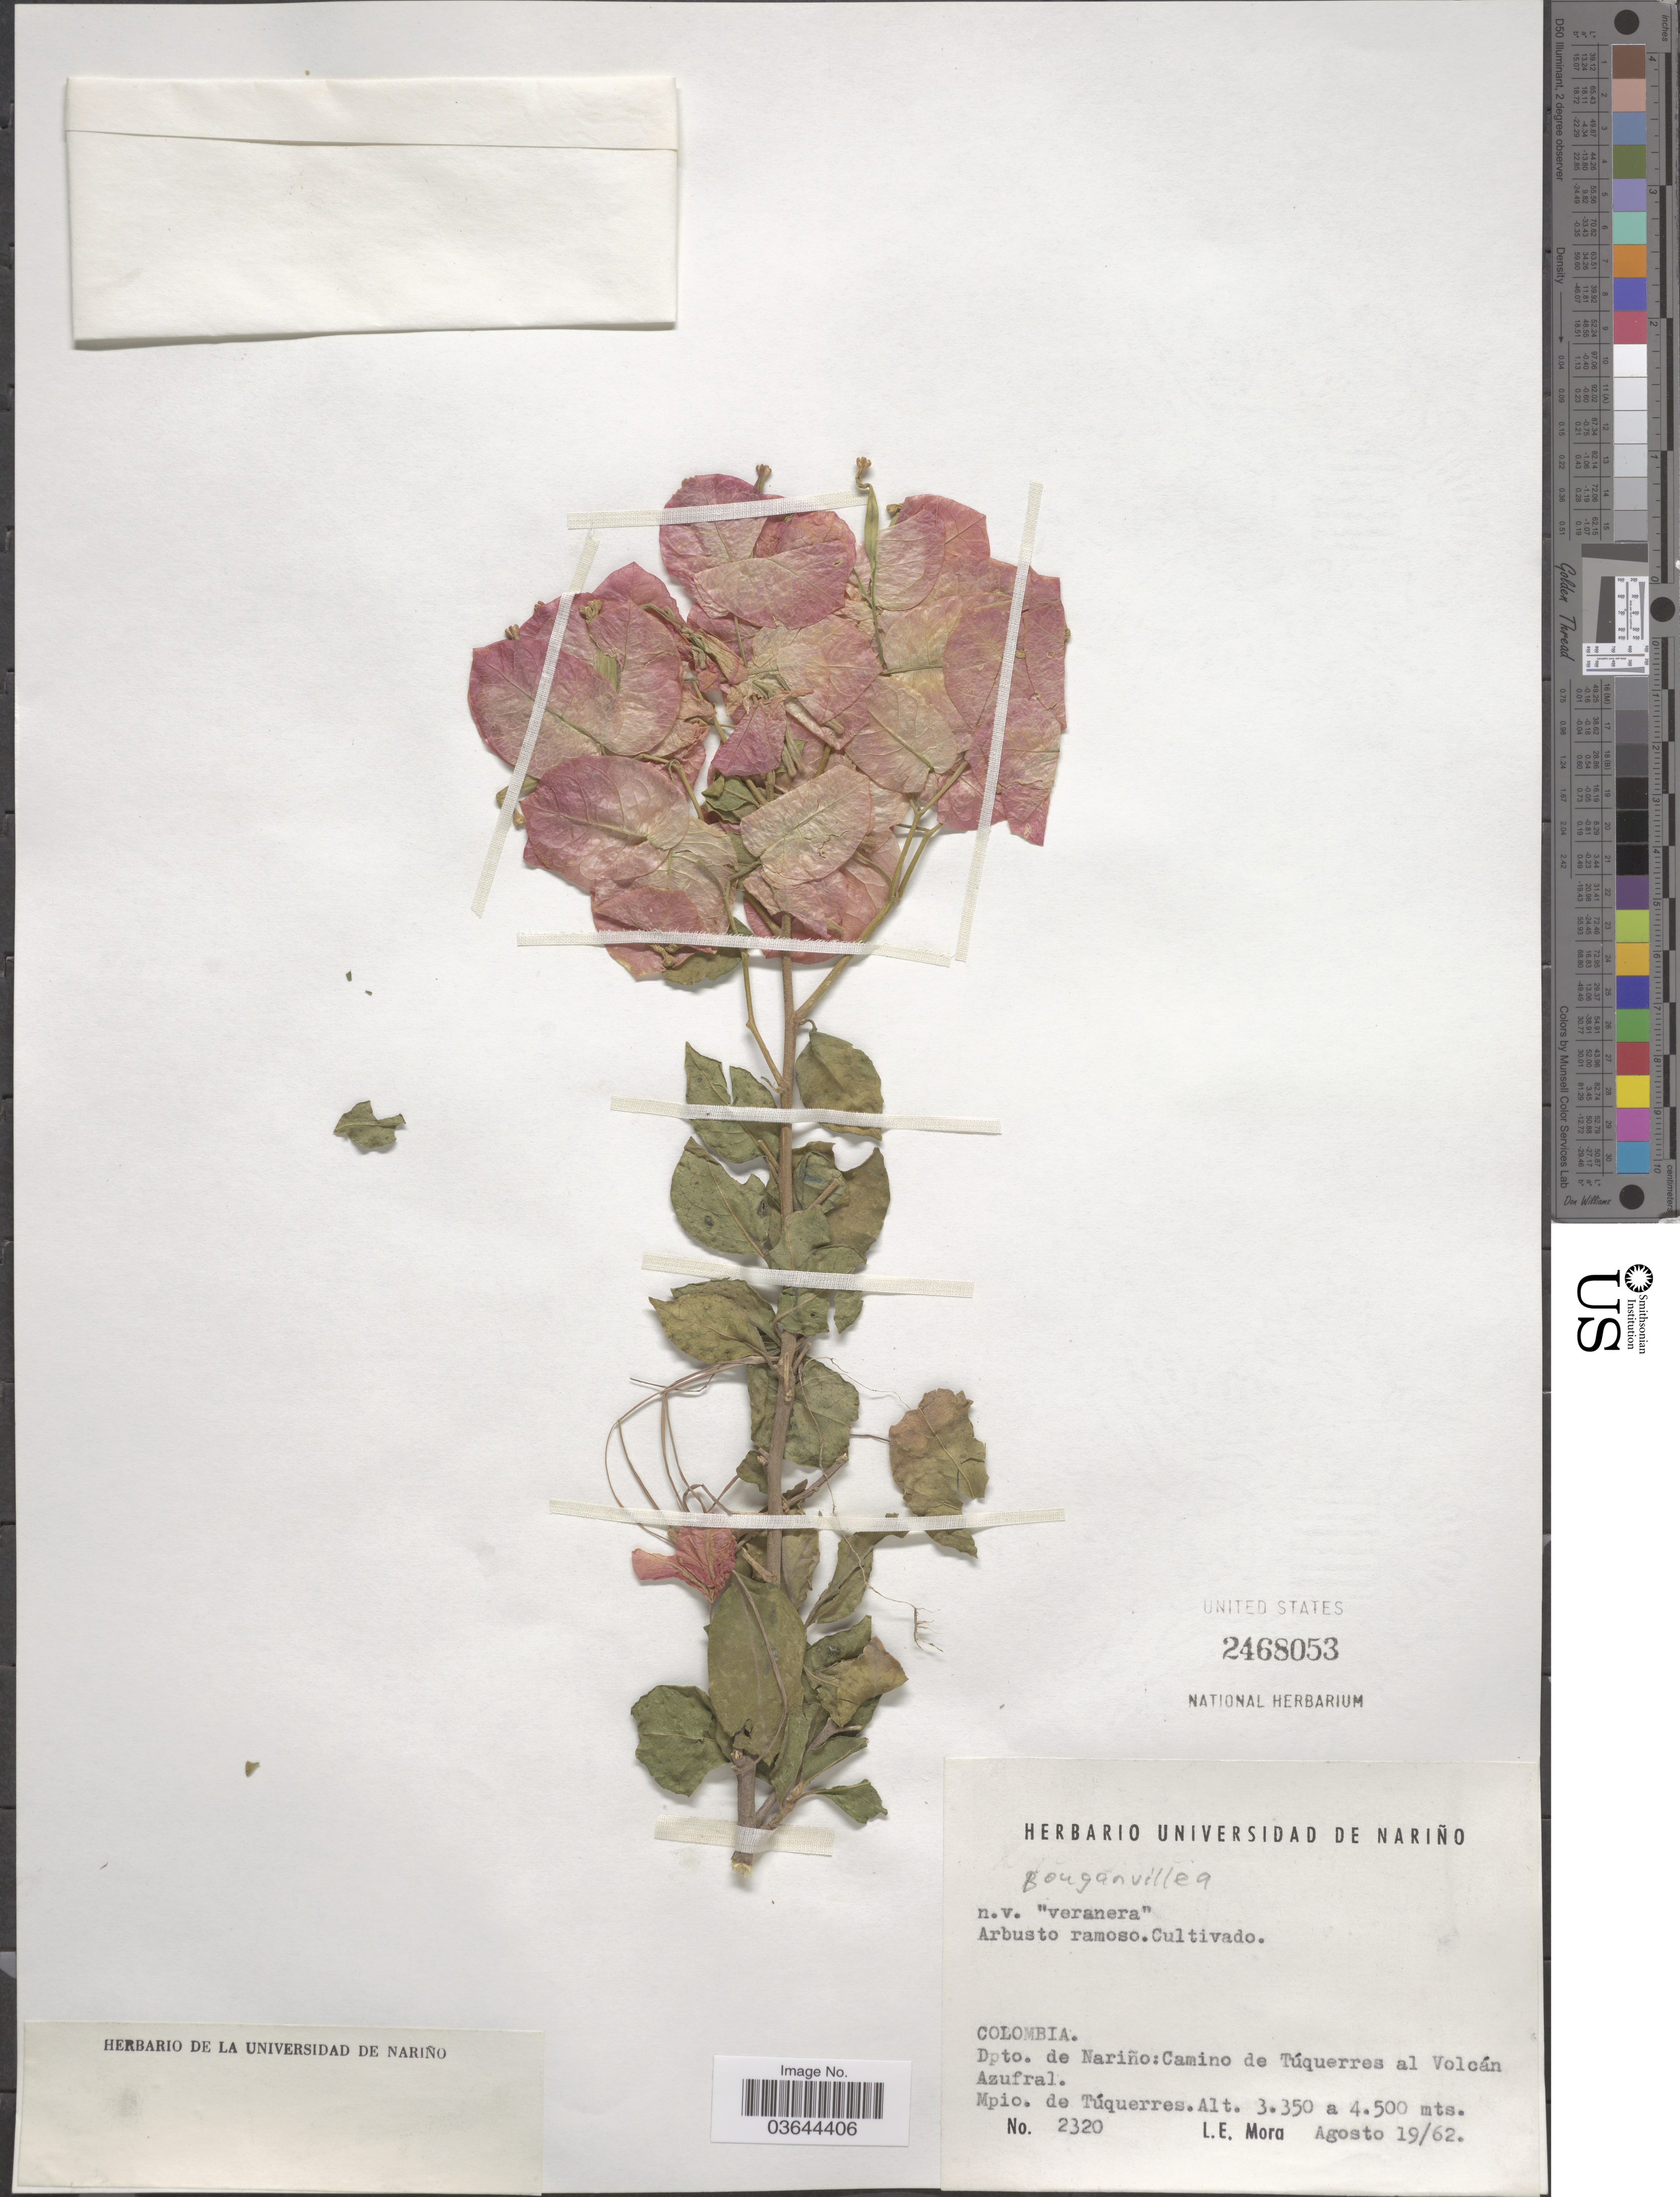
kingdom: Plantae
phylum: Tracheophyta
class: Magnoliopsida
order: Caryophyllales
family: Nyctaginaceae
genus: Bougainvillea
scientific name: Bougainvillea sp.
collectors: L. Mora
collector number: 2320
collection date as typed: Transcribed d/m/y: 19/8/62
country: Colombia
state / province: Nariño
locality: Dpto. de Nariño: Camino de Túquerres al Volcán Azufral. Mpio. de Túquerres.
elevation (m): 3350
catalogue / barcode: US 2468053